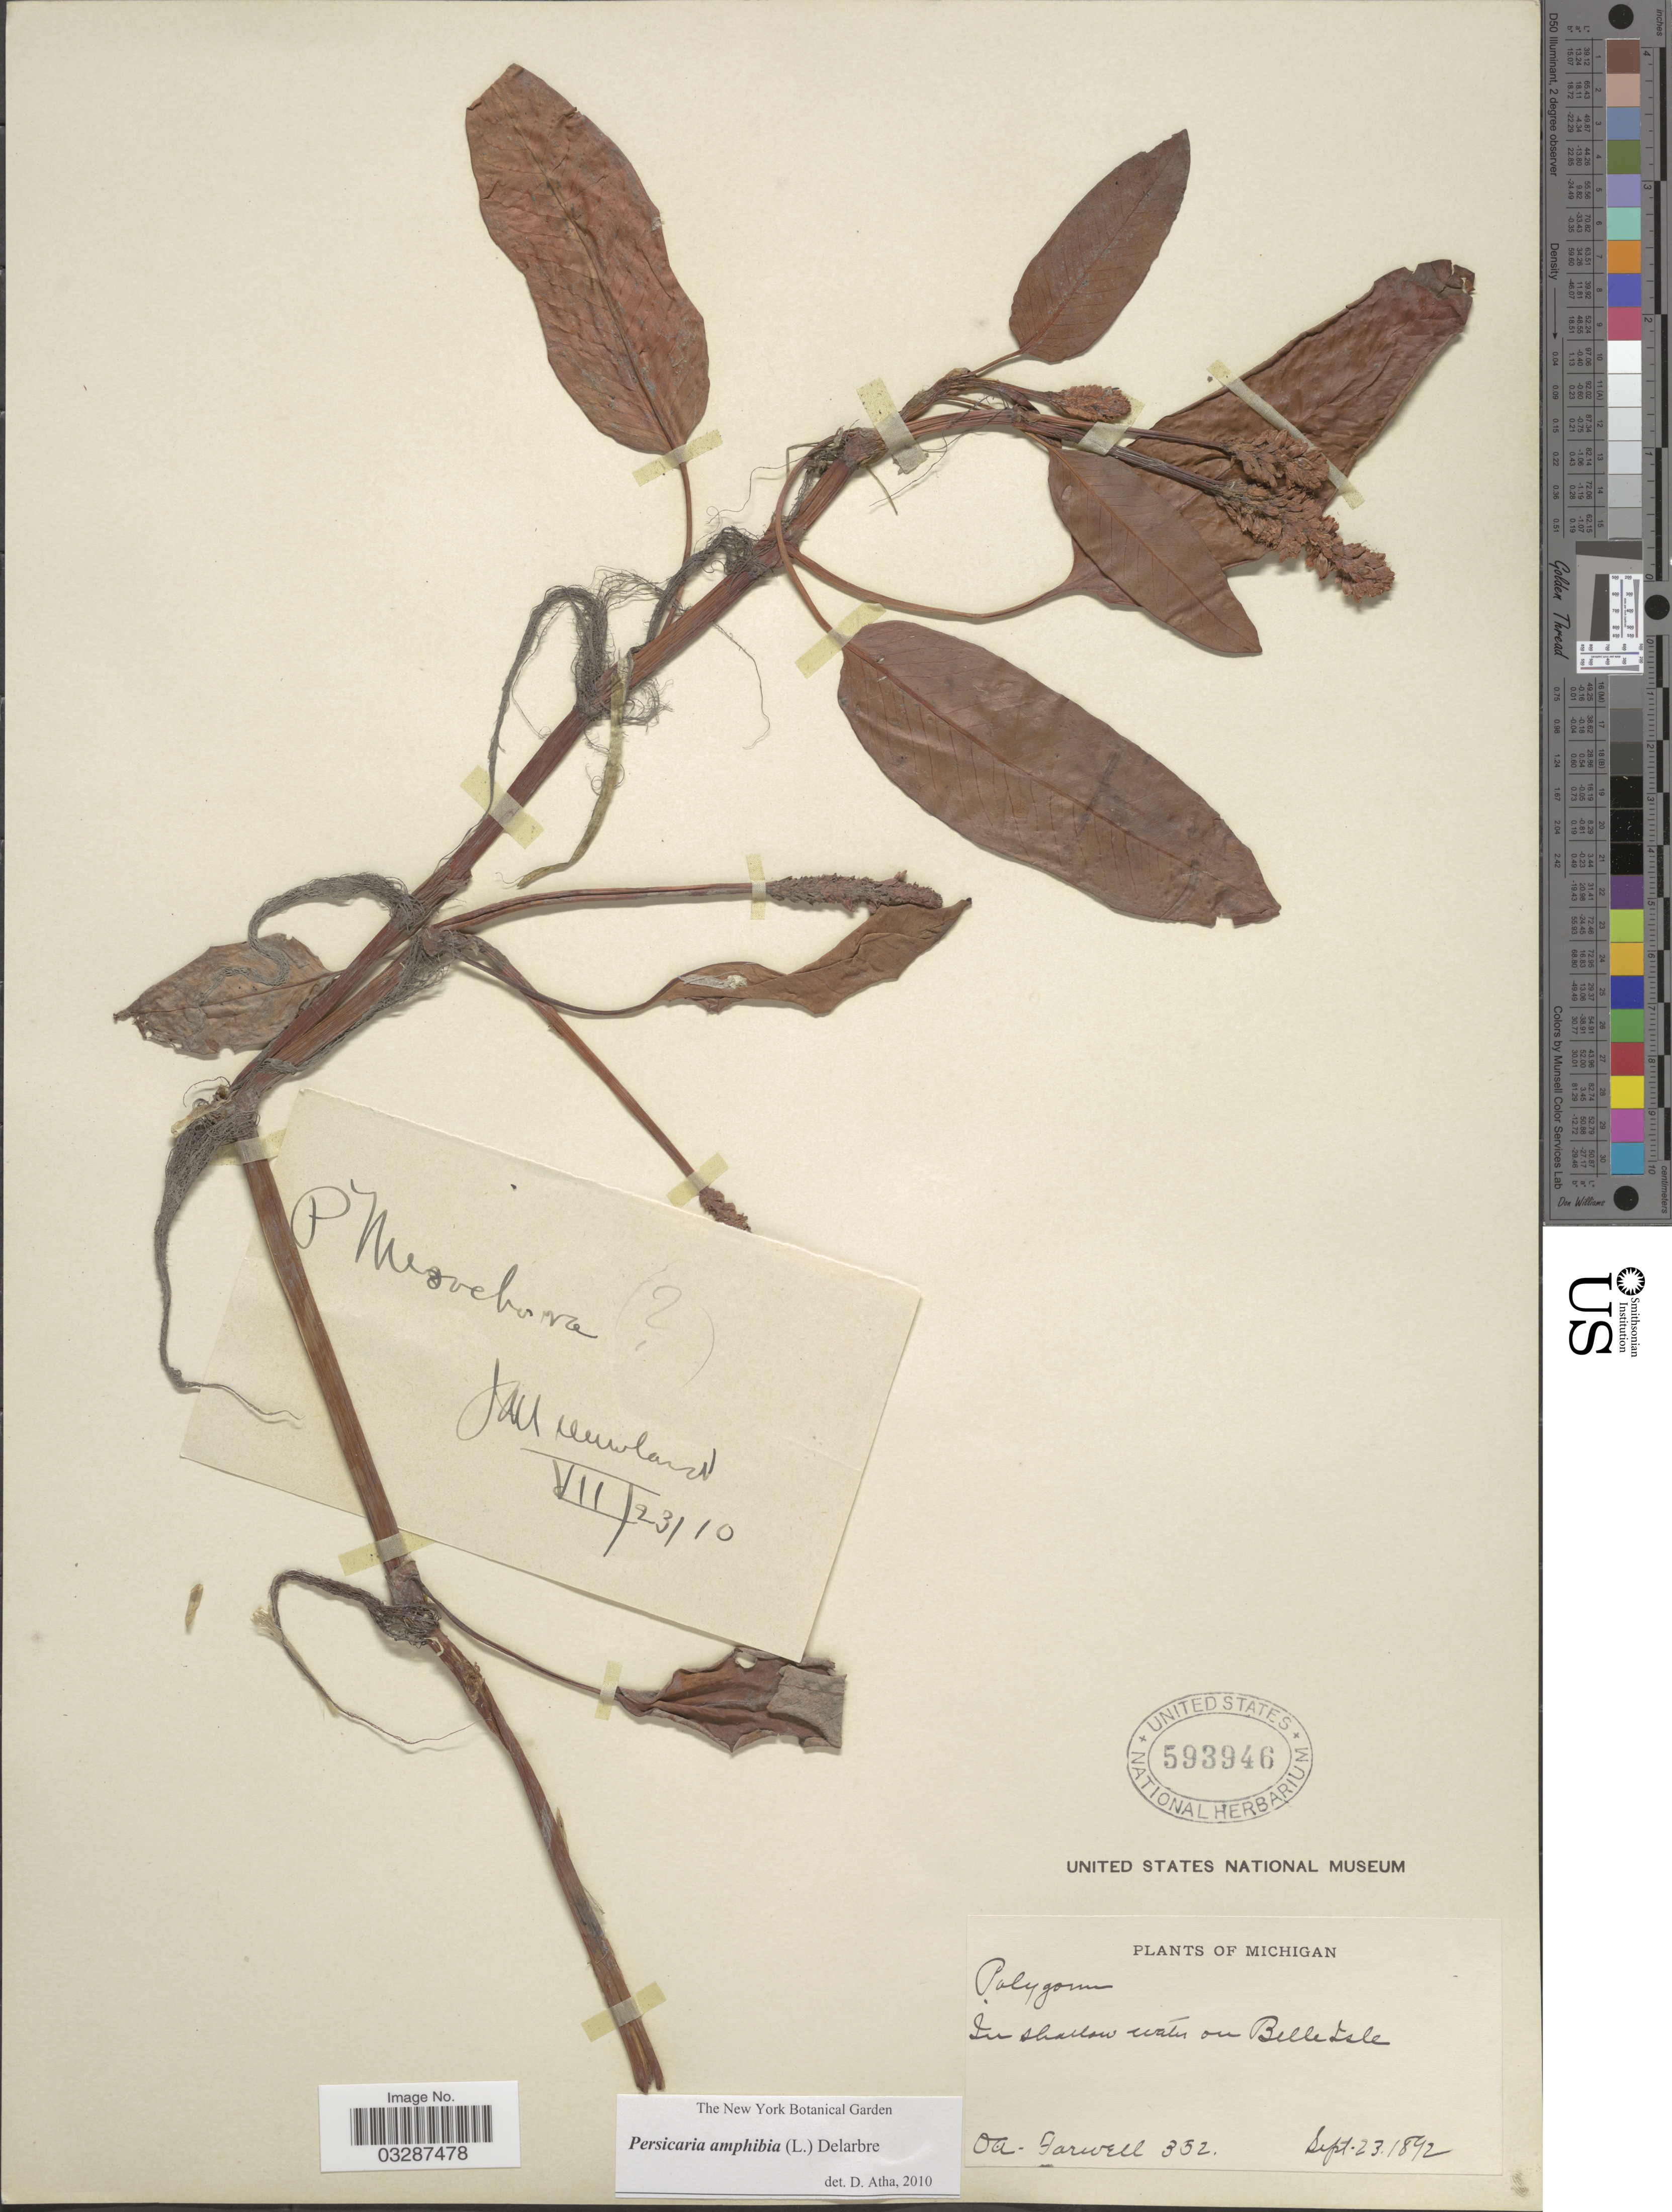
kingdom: Plantae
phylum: Tracheophyta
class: Magnoliopsida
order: Caryophyllales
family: Polygonaceae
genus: Persicaria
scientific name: Persicaria amphibia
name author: (L.) Delarbre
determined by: Atha, D. E.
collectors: O. Farwell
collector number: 352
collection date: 1892-09-23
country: United States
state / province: Michigan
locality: On Belle Isle.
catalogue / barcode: US 593946